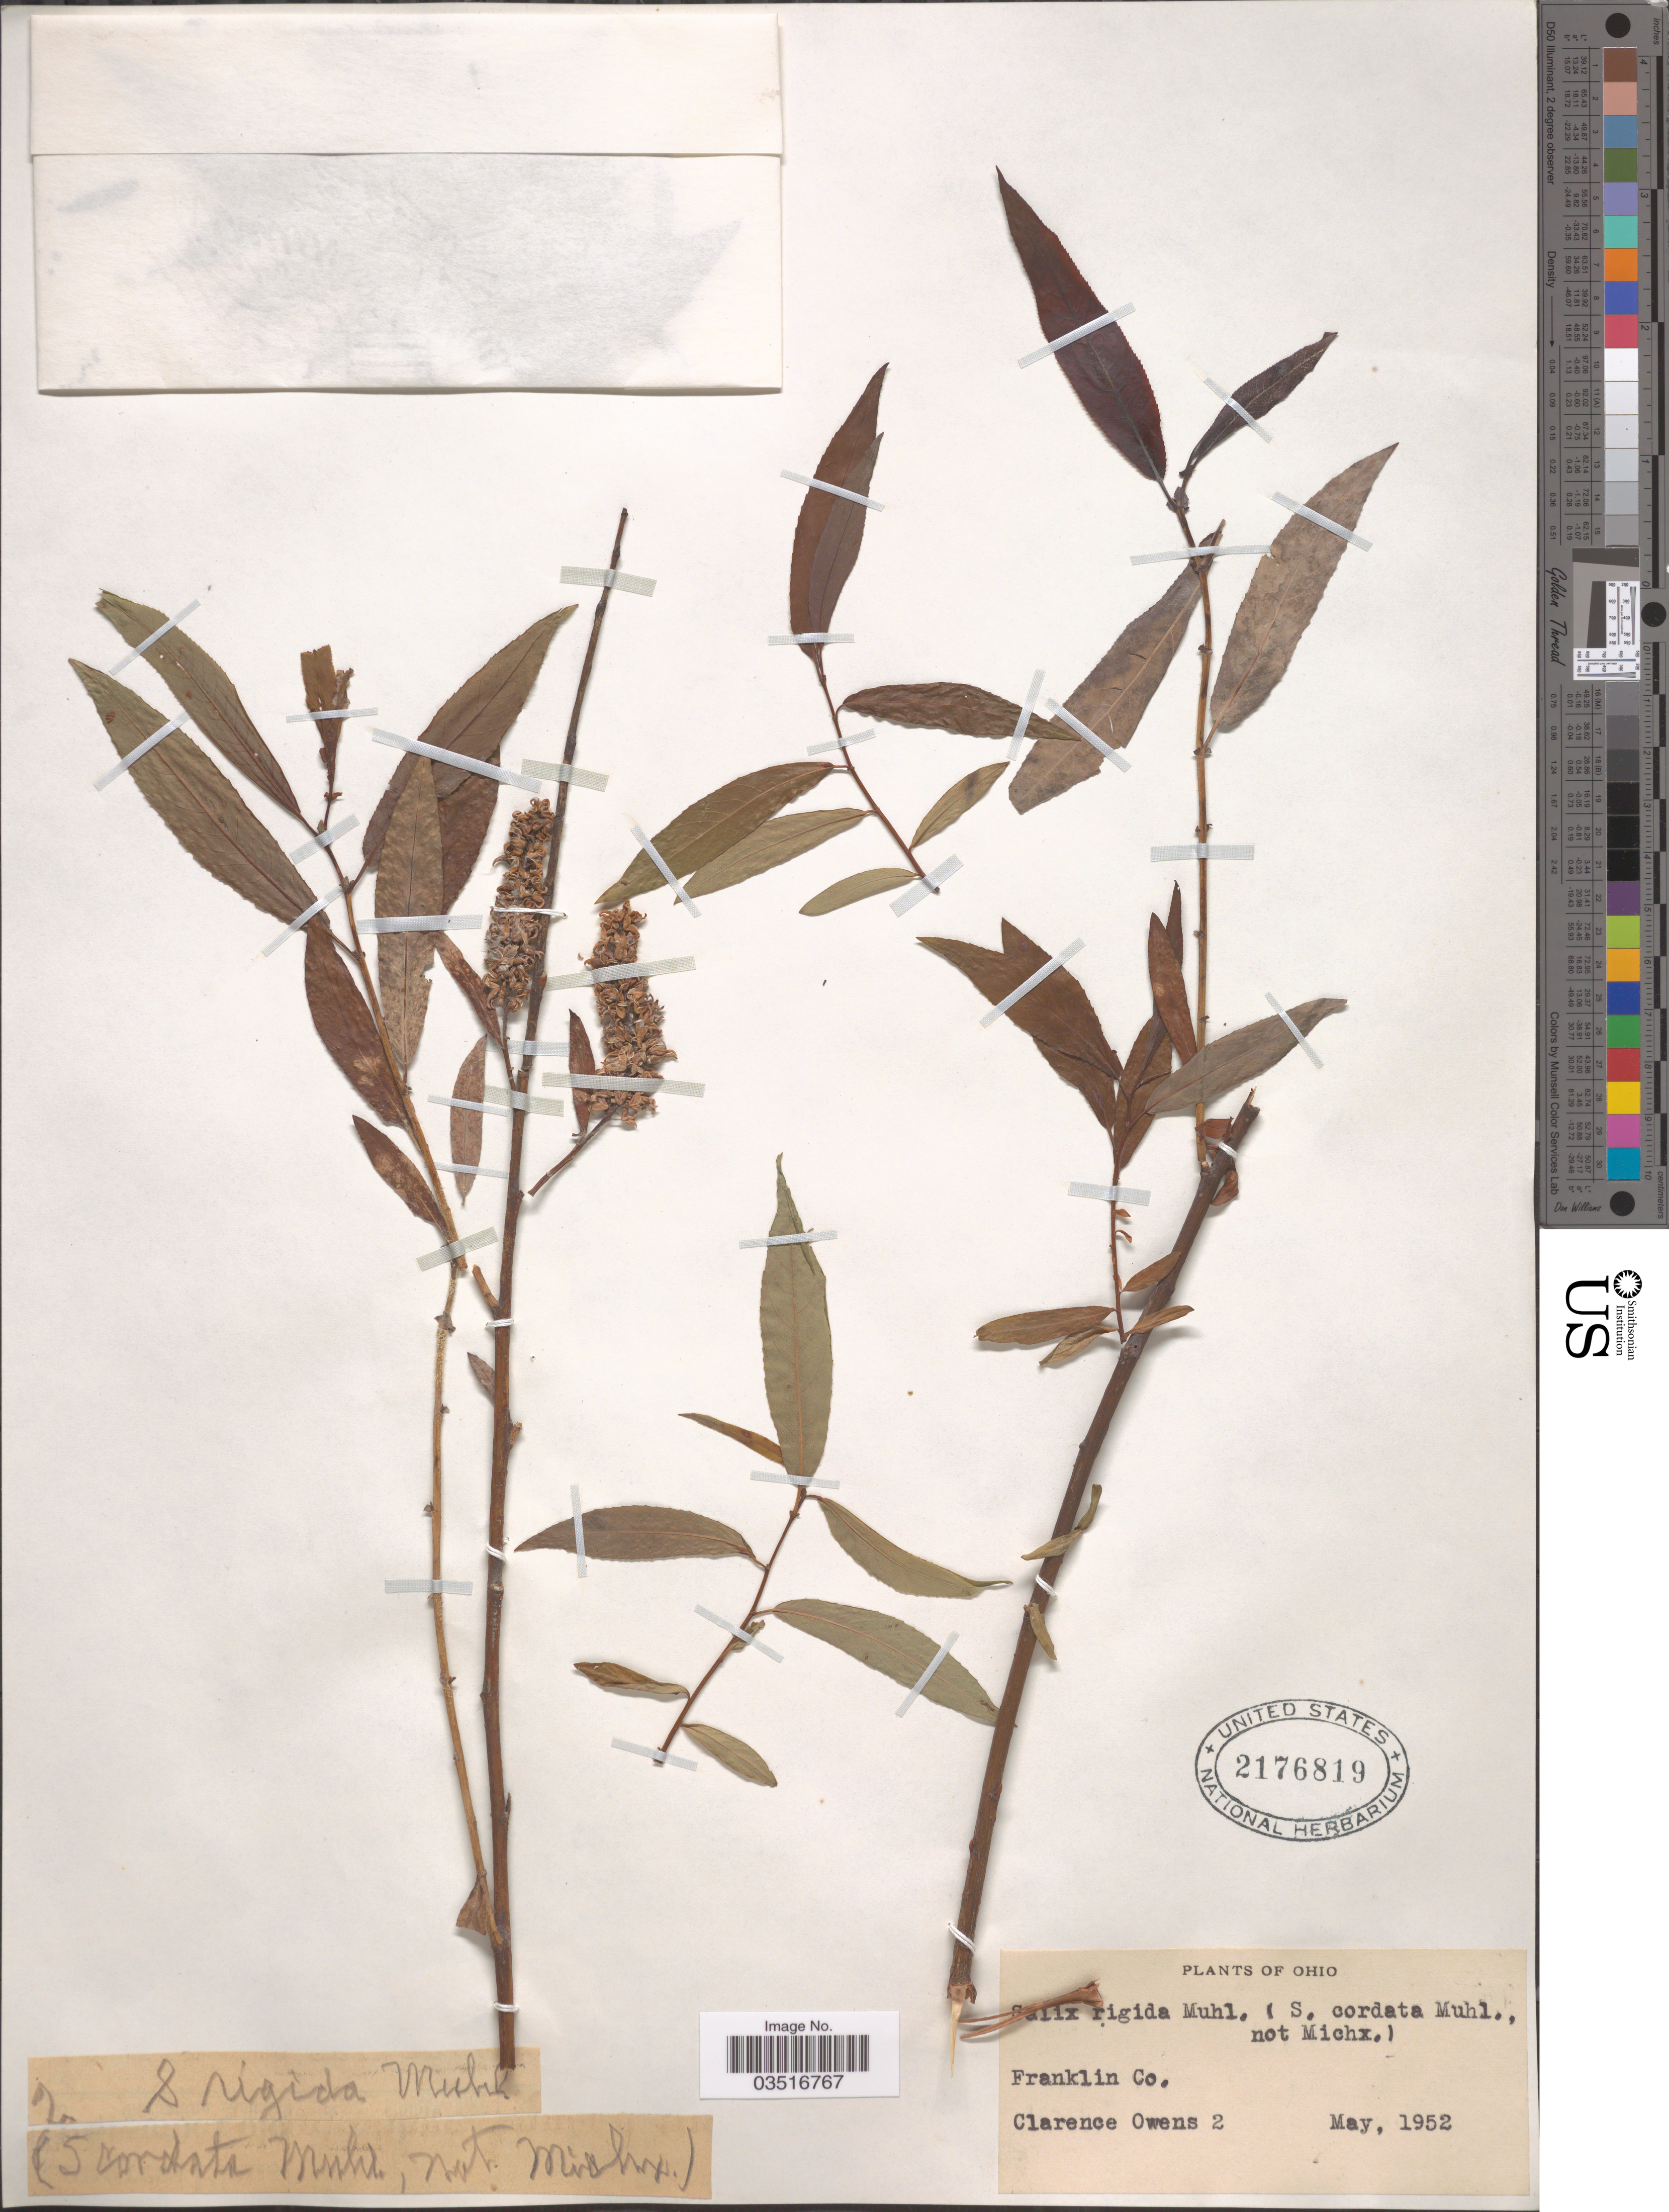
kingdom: Plantae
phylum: Tracheophyta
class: Magnoliopsida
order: Malpighiales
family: Salicaceae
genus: Salix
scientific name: Salix rigida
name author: Muhl.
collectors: C. Owens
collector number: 2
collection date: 1952-05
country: United States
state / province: Ohio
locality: Franklin Co.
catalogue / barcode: US 2176819